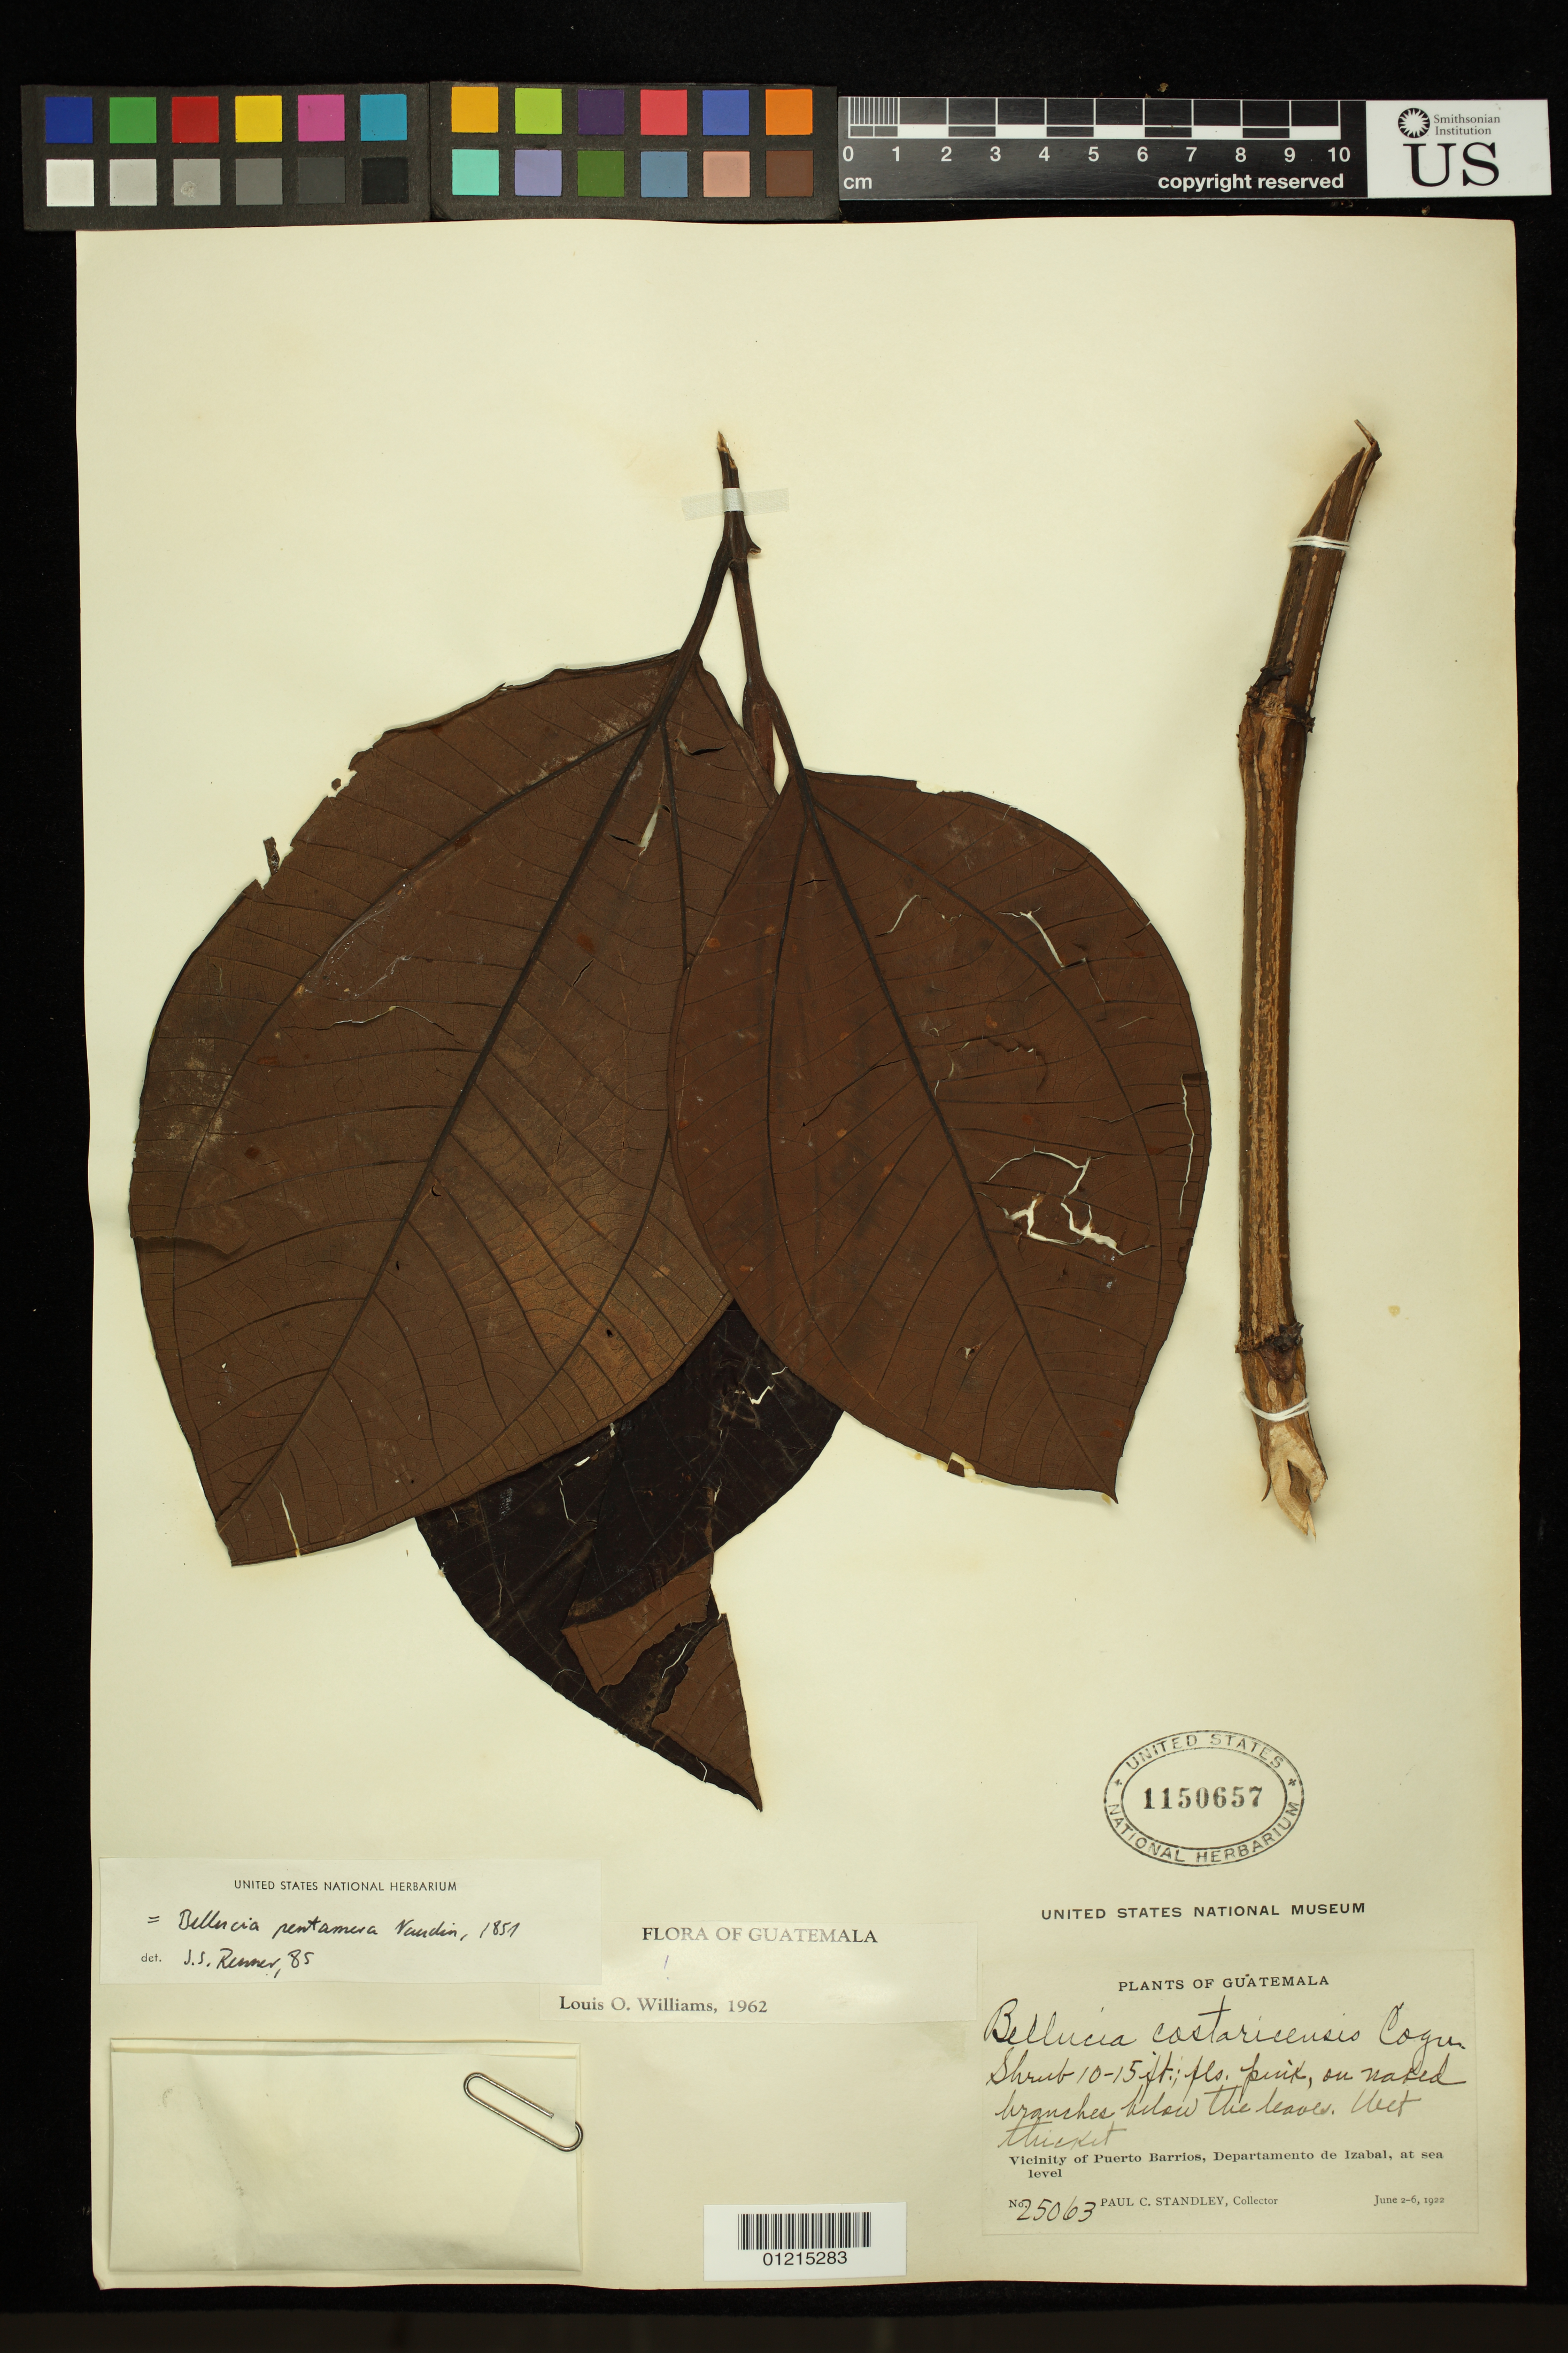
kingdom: Plantae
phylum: Tracheophyta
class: Magnoliopsida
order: Myrtales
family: Melastomataceae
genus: Bellucia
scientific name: Bellucia pentamera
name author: Naudin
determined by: Renner, J. S.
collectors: P. C. Standley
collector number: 25063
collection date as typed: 02 Jun 1922 to 06 Jun 1922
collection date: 1922-06-02/1922-06-06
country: Guatemala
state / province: Izabal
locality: Vicinity of Puerto Barrios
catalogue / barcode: US 1150657